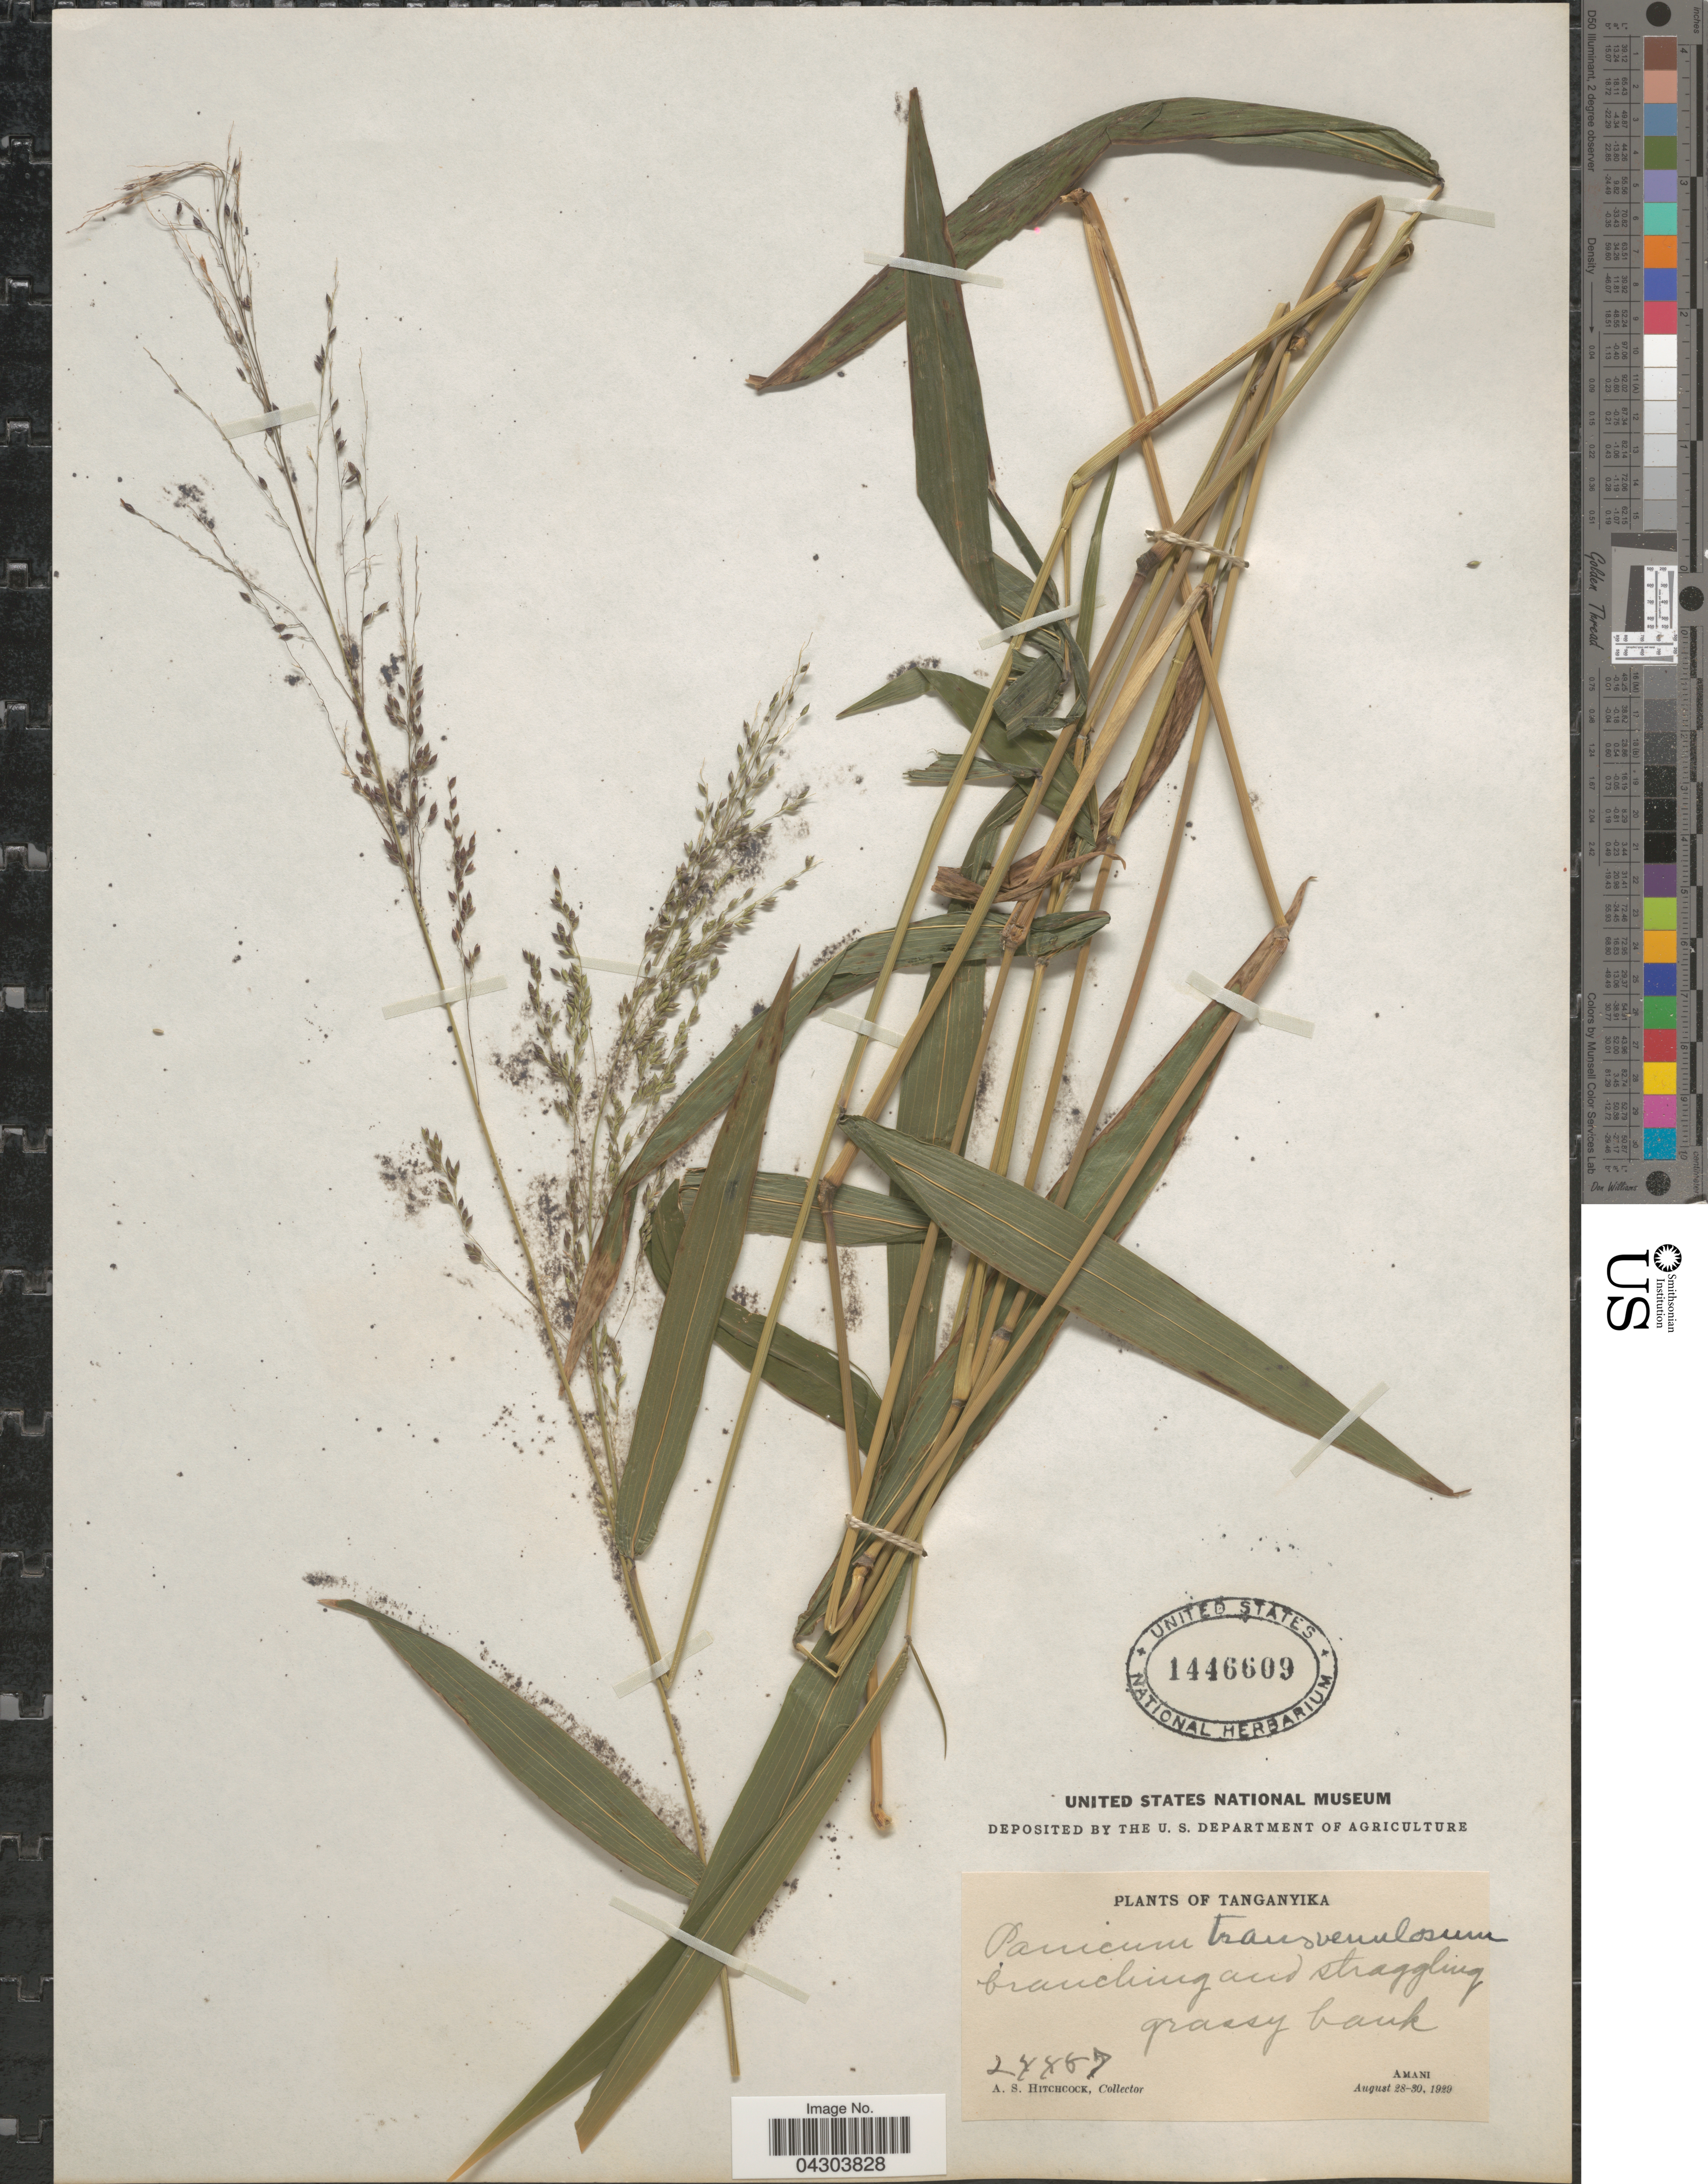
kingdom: Plantae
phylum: Tracheophyta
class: Liliopsida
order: Poales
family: Poaceae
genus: Panicum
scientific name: Panicum monticola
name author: Hillebr.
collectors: A. S. Hitchcock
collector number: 24457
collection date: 1929-08-28/1929-08-30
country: Tanzania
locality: Amani.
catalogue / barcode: US 1446609